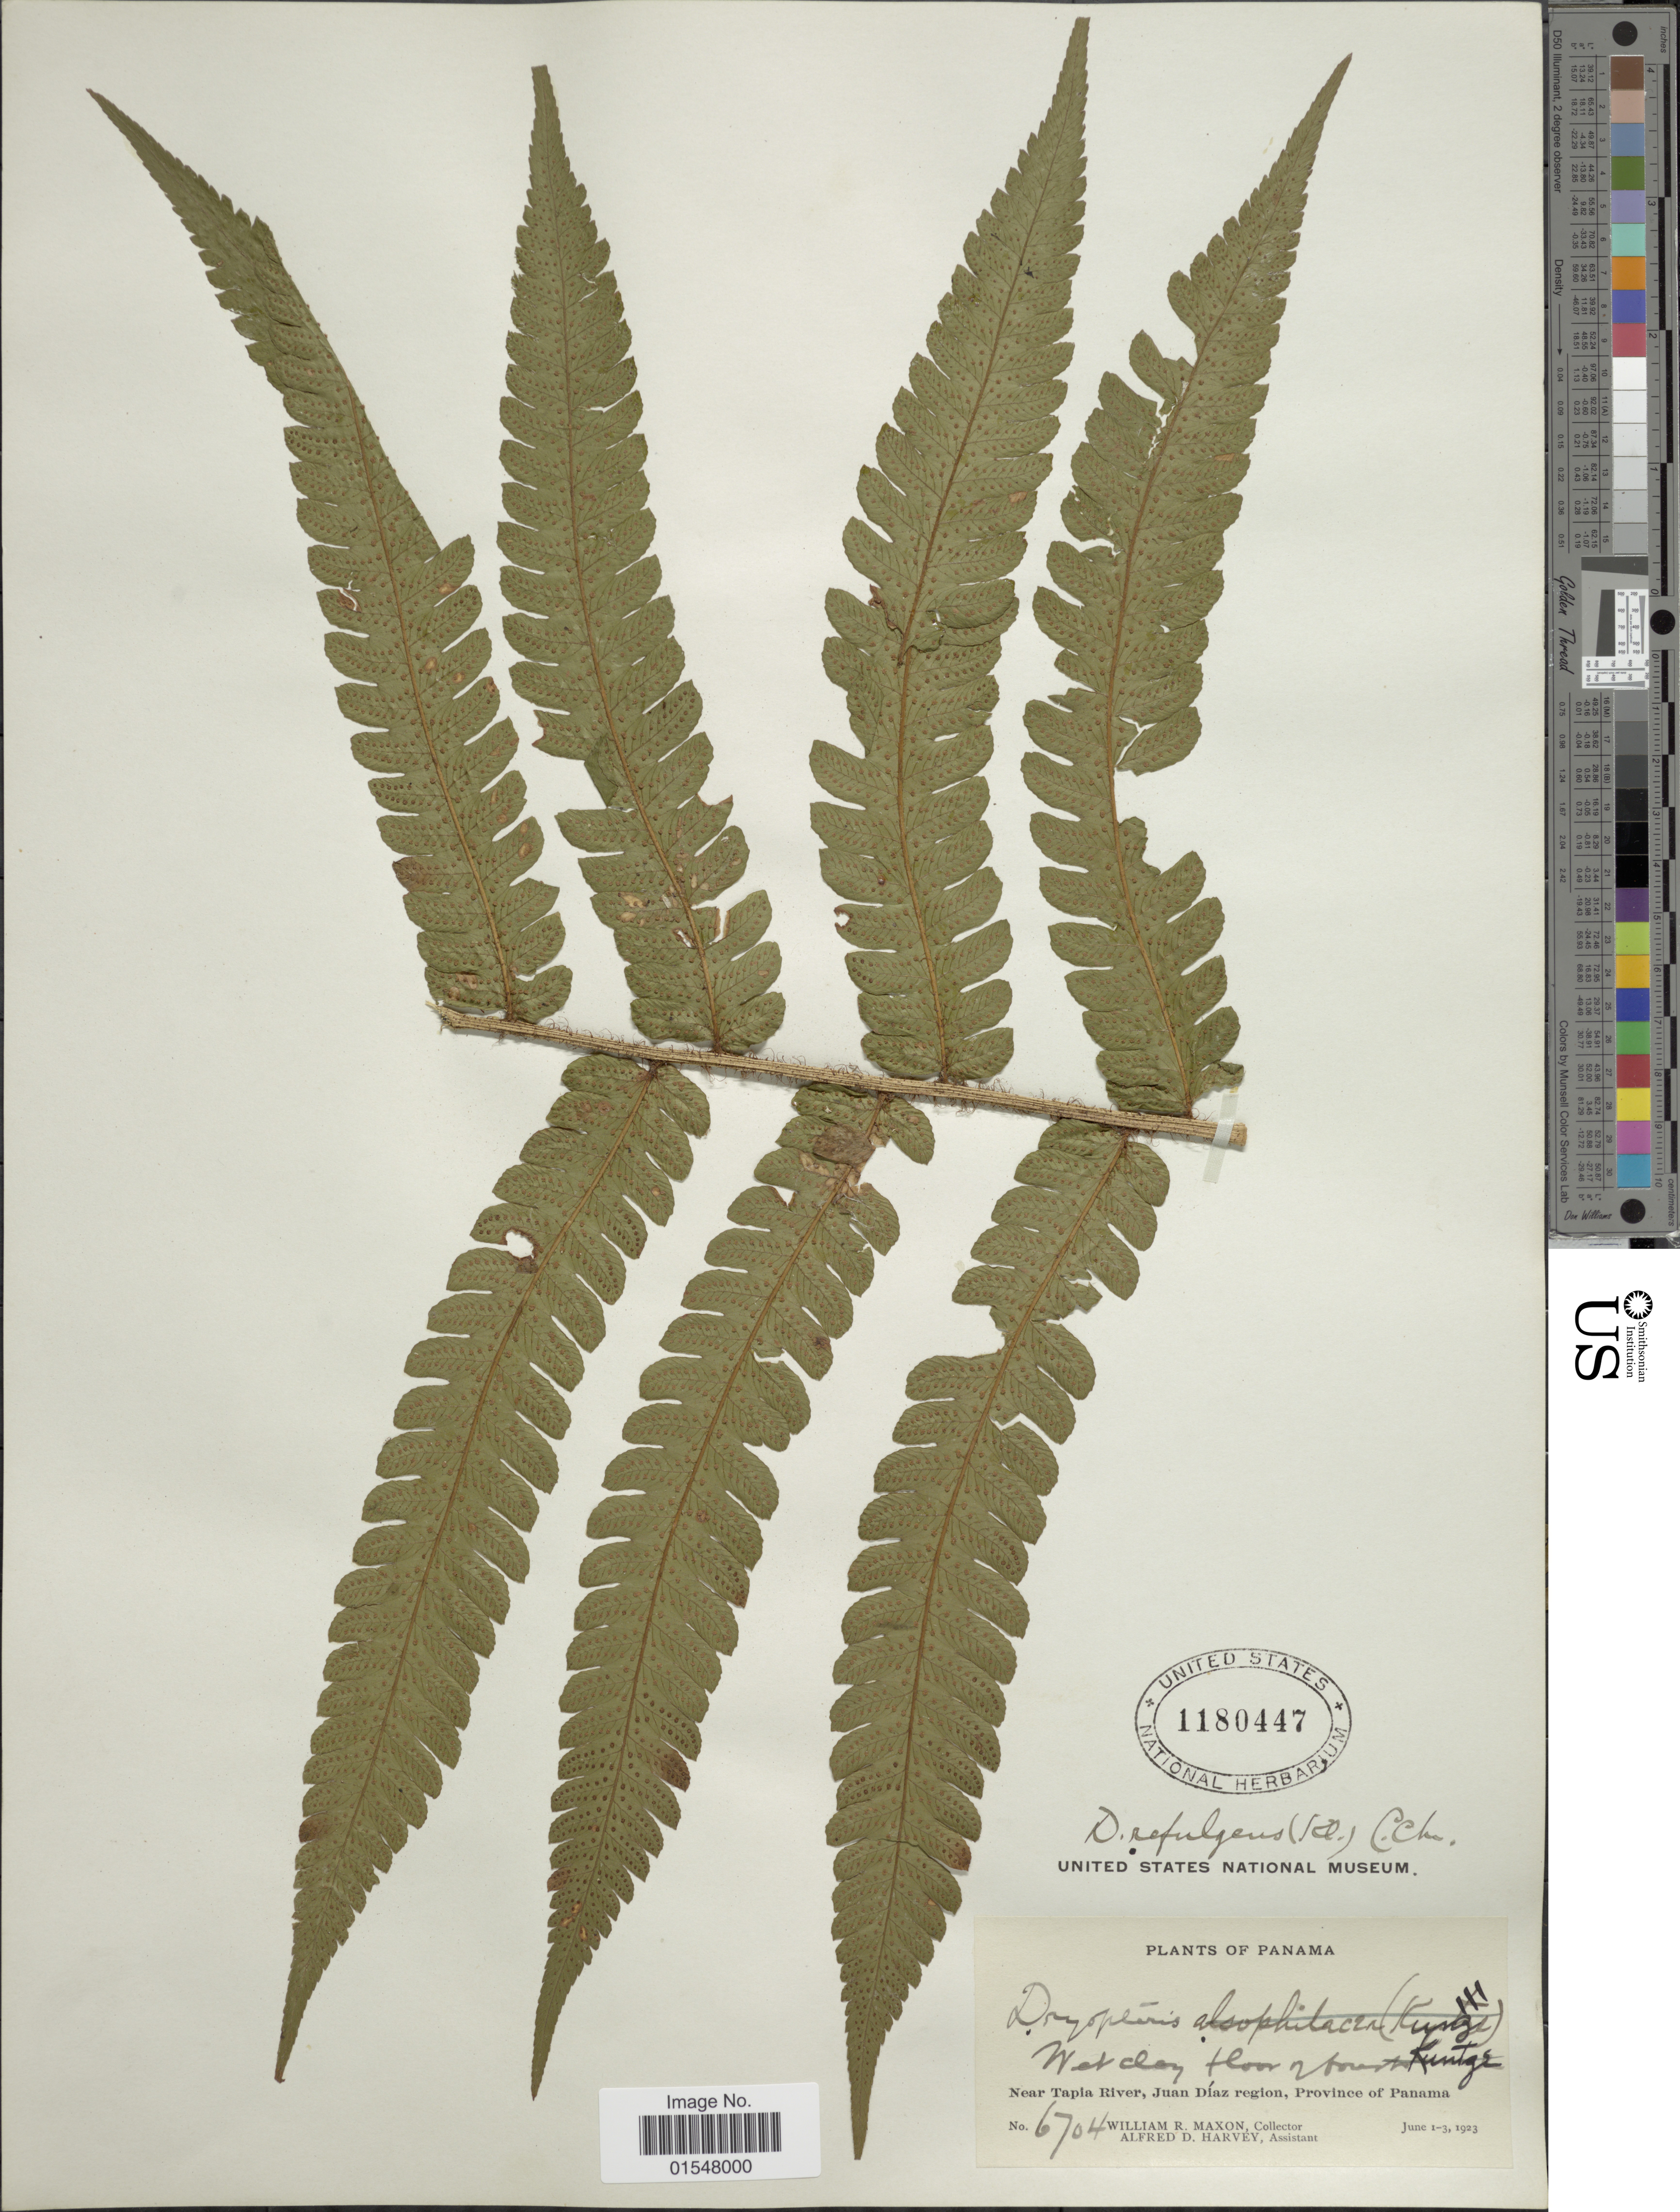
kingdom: Plantae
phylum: Tracheophyta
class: Polypodiopsida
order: Polypodiales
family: Dryopteridaceae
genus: Ctenitis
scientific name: Ctenitis refulgens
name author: (Mett.) Vareschi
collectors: W. R. Maxon & A. D. Harvey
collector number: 6704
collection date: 1923-06-01/1923-06-03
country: Panama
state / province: Panamá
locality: Near Tapia River, Juan Díaz region, Province of Panama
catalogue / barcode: US 1180447